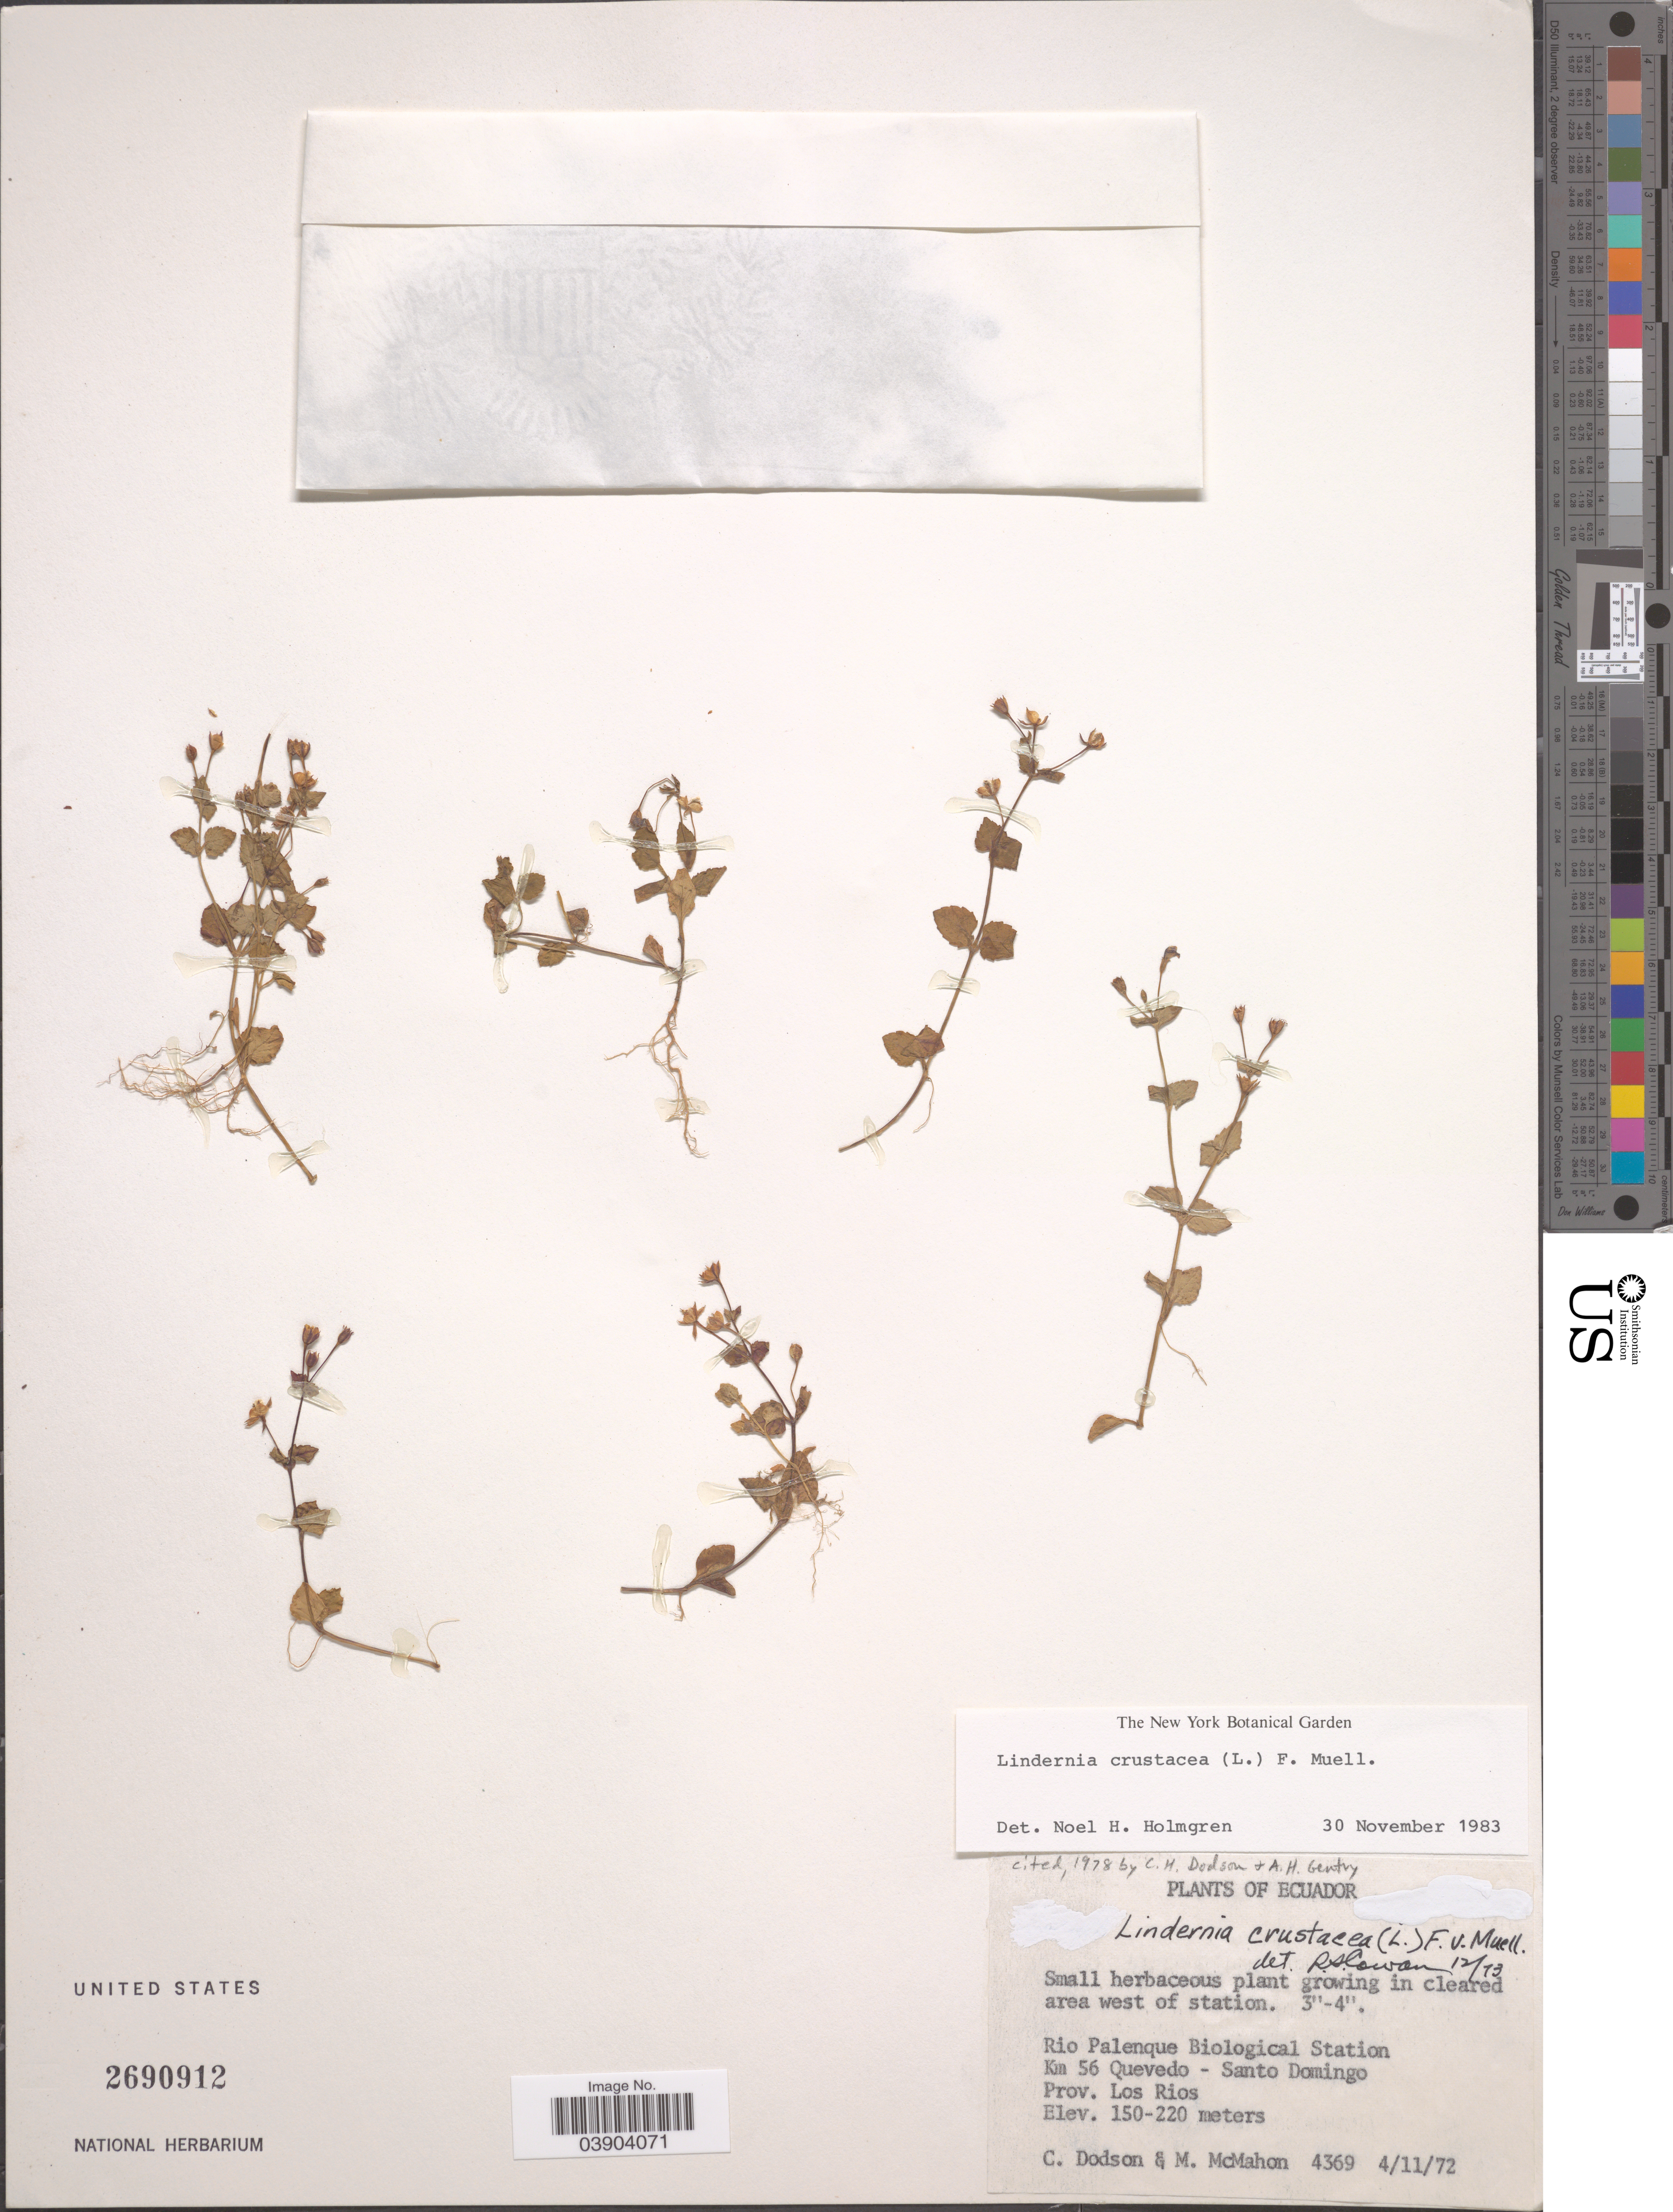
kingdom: Plantae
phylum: Tracheophyta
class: Magnoliopsida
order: Lamiales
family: Linderniaceae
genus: Lindernia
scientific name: Lindernia crustacea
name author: (L.) F. Muell.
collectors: C. Dodson & M. McMahon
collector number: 4369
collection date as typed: Transcribed d/m/y: 4/11/72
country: Ecuador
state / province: Los Ríos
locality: Rio Palenque Biological Station. Km 56 Quevedo - Santo Domingo.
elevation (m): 150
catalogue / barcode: US 2690912